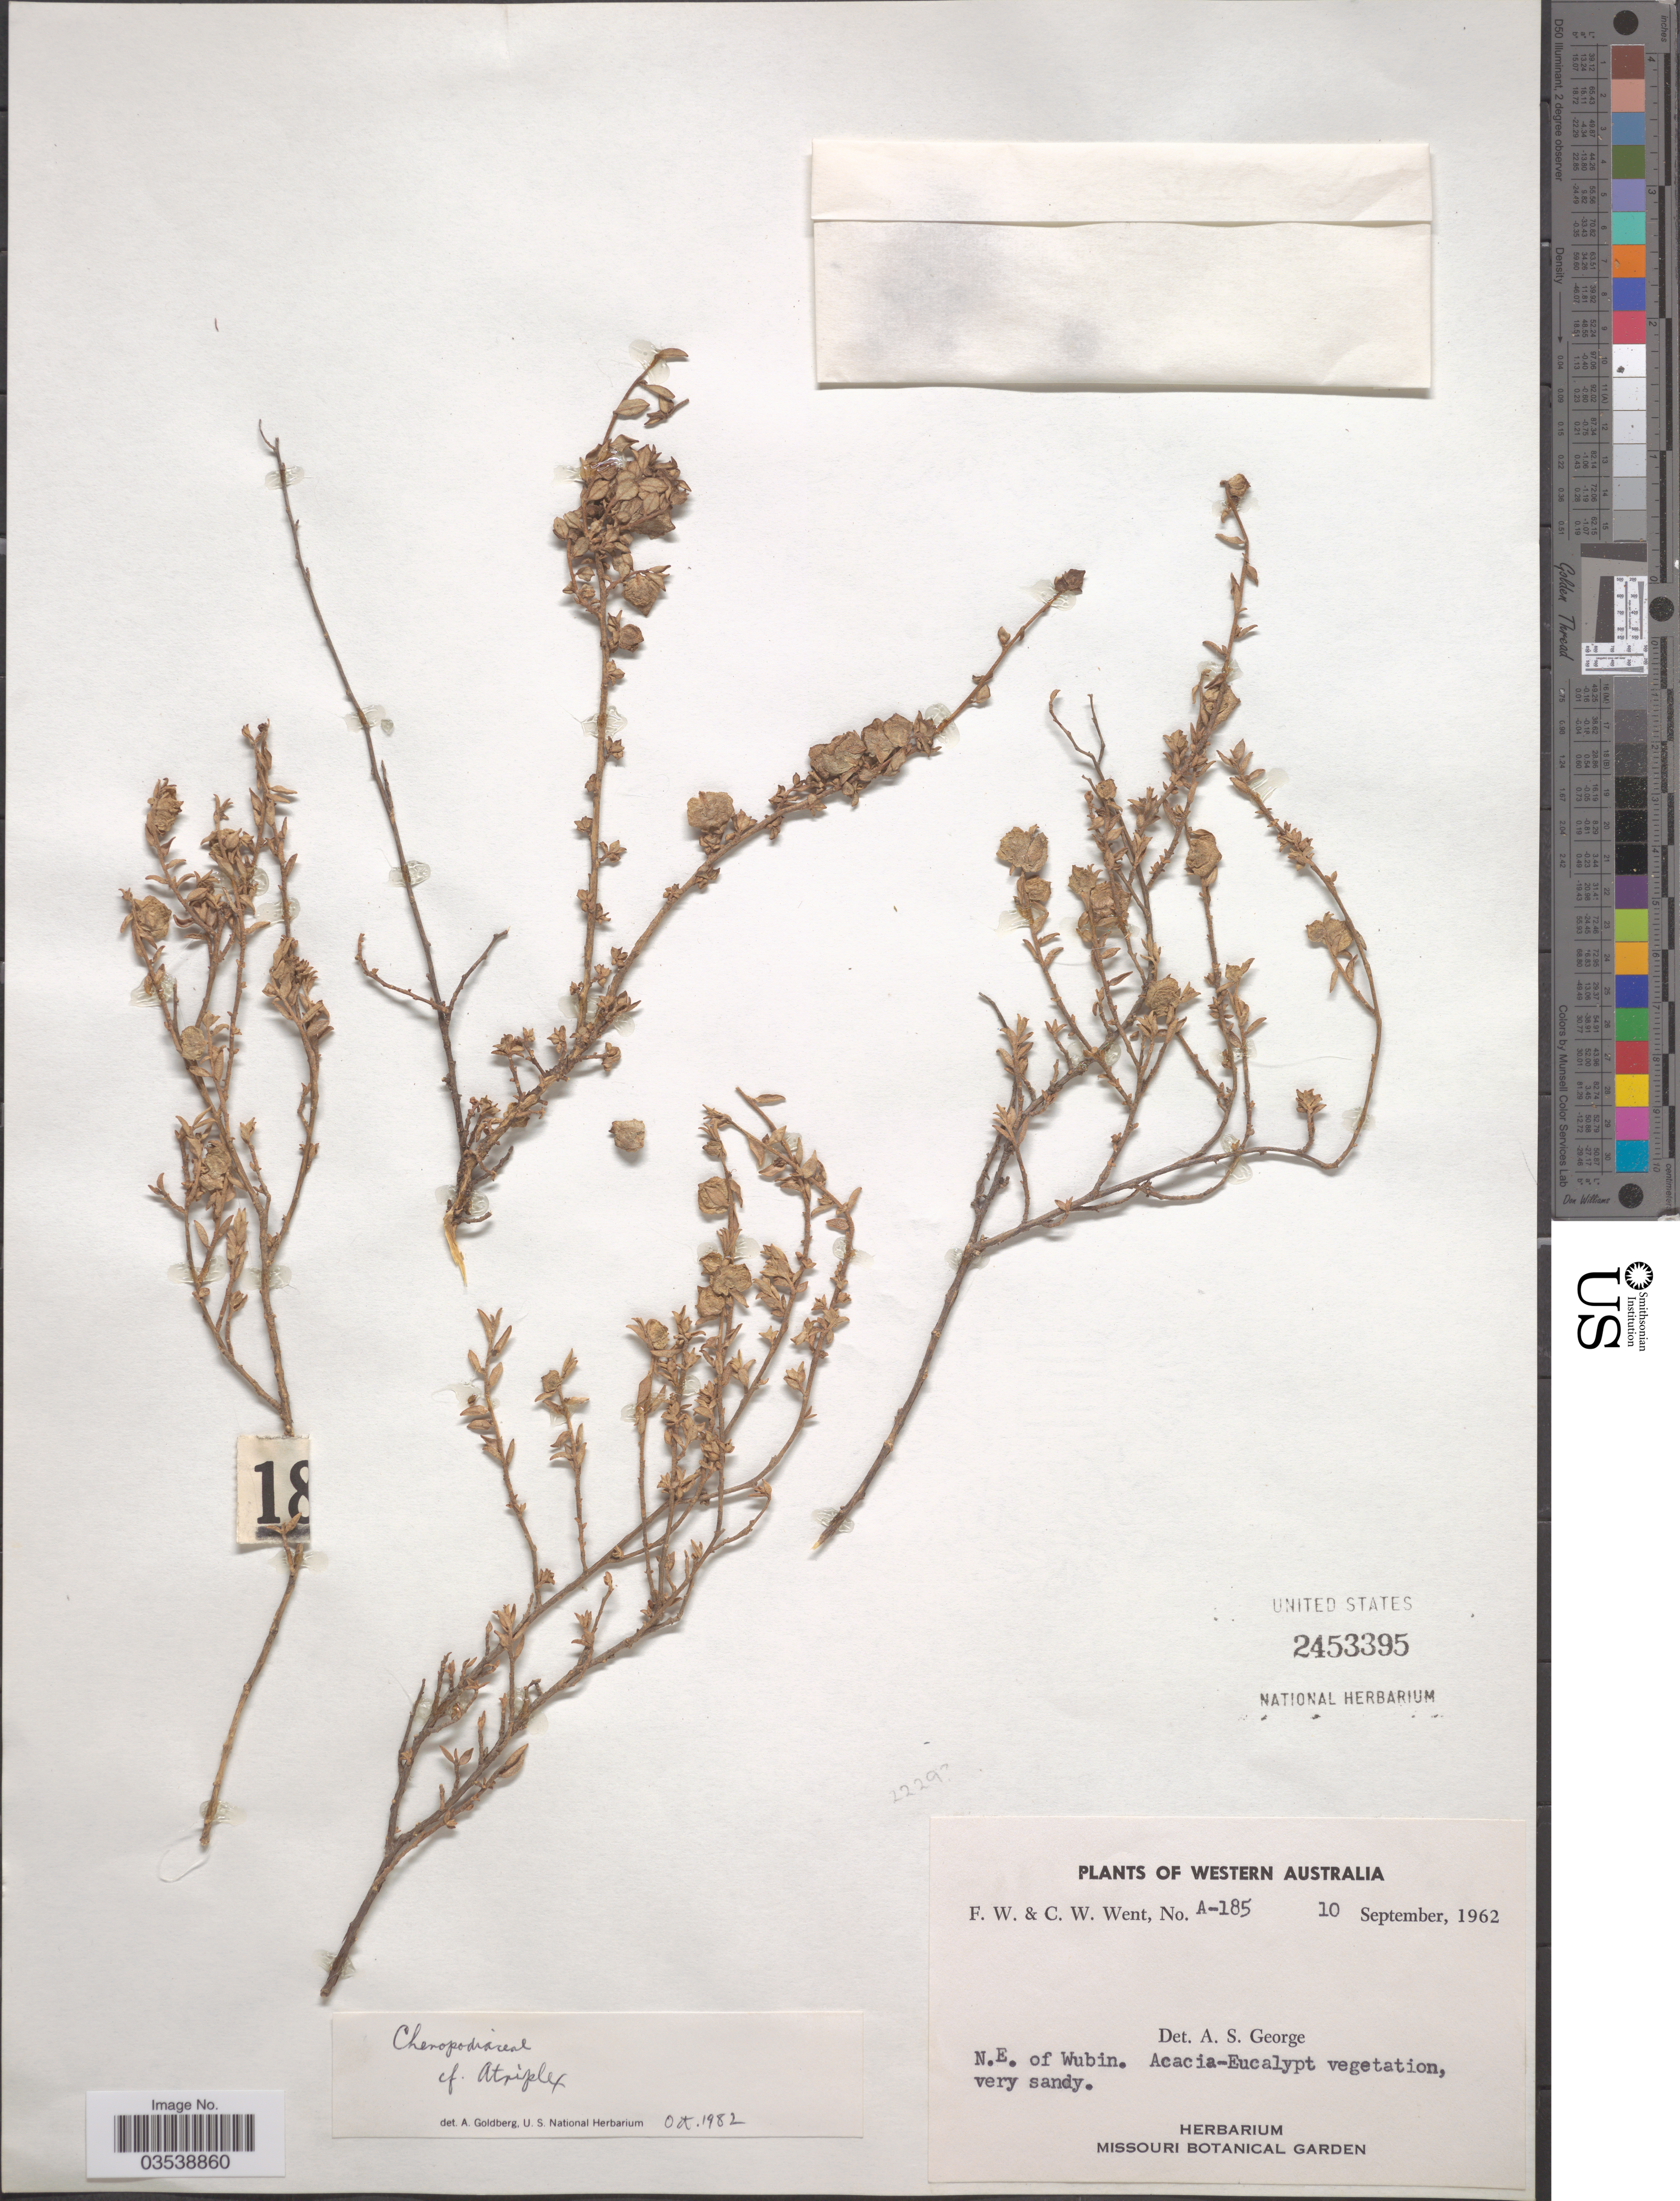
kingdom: Plantae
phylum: Tracheophyta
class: Magnoliopsida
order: Caryophyllales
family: Amaranthaceae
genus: Atriplex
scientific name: Atriplex sp.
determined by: Goldberg, Aaron, (US), NMNH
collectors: F. W. Went & C. W. Went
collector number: A-185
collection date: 1962-09-10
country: Australia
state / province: Western Australia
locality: N. E. of Wubin.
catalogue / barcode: US 2453395